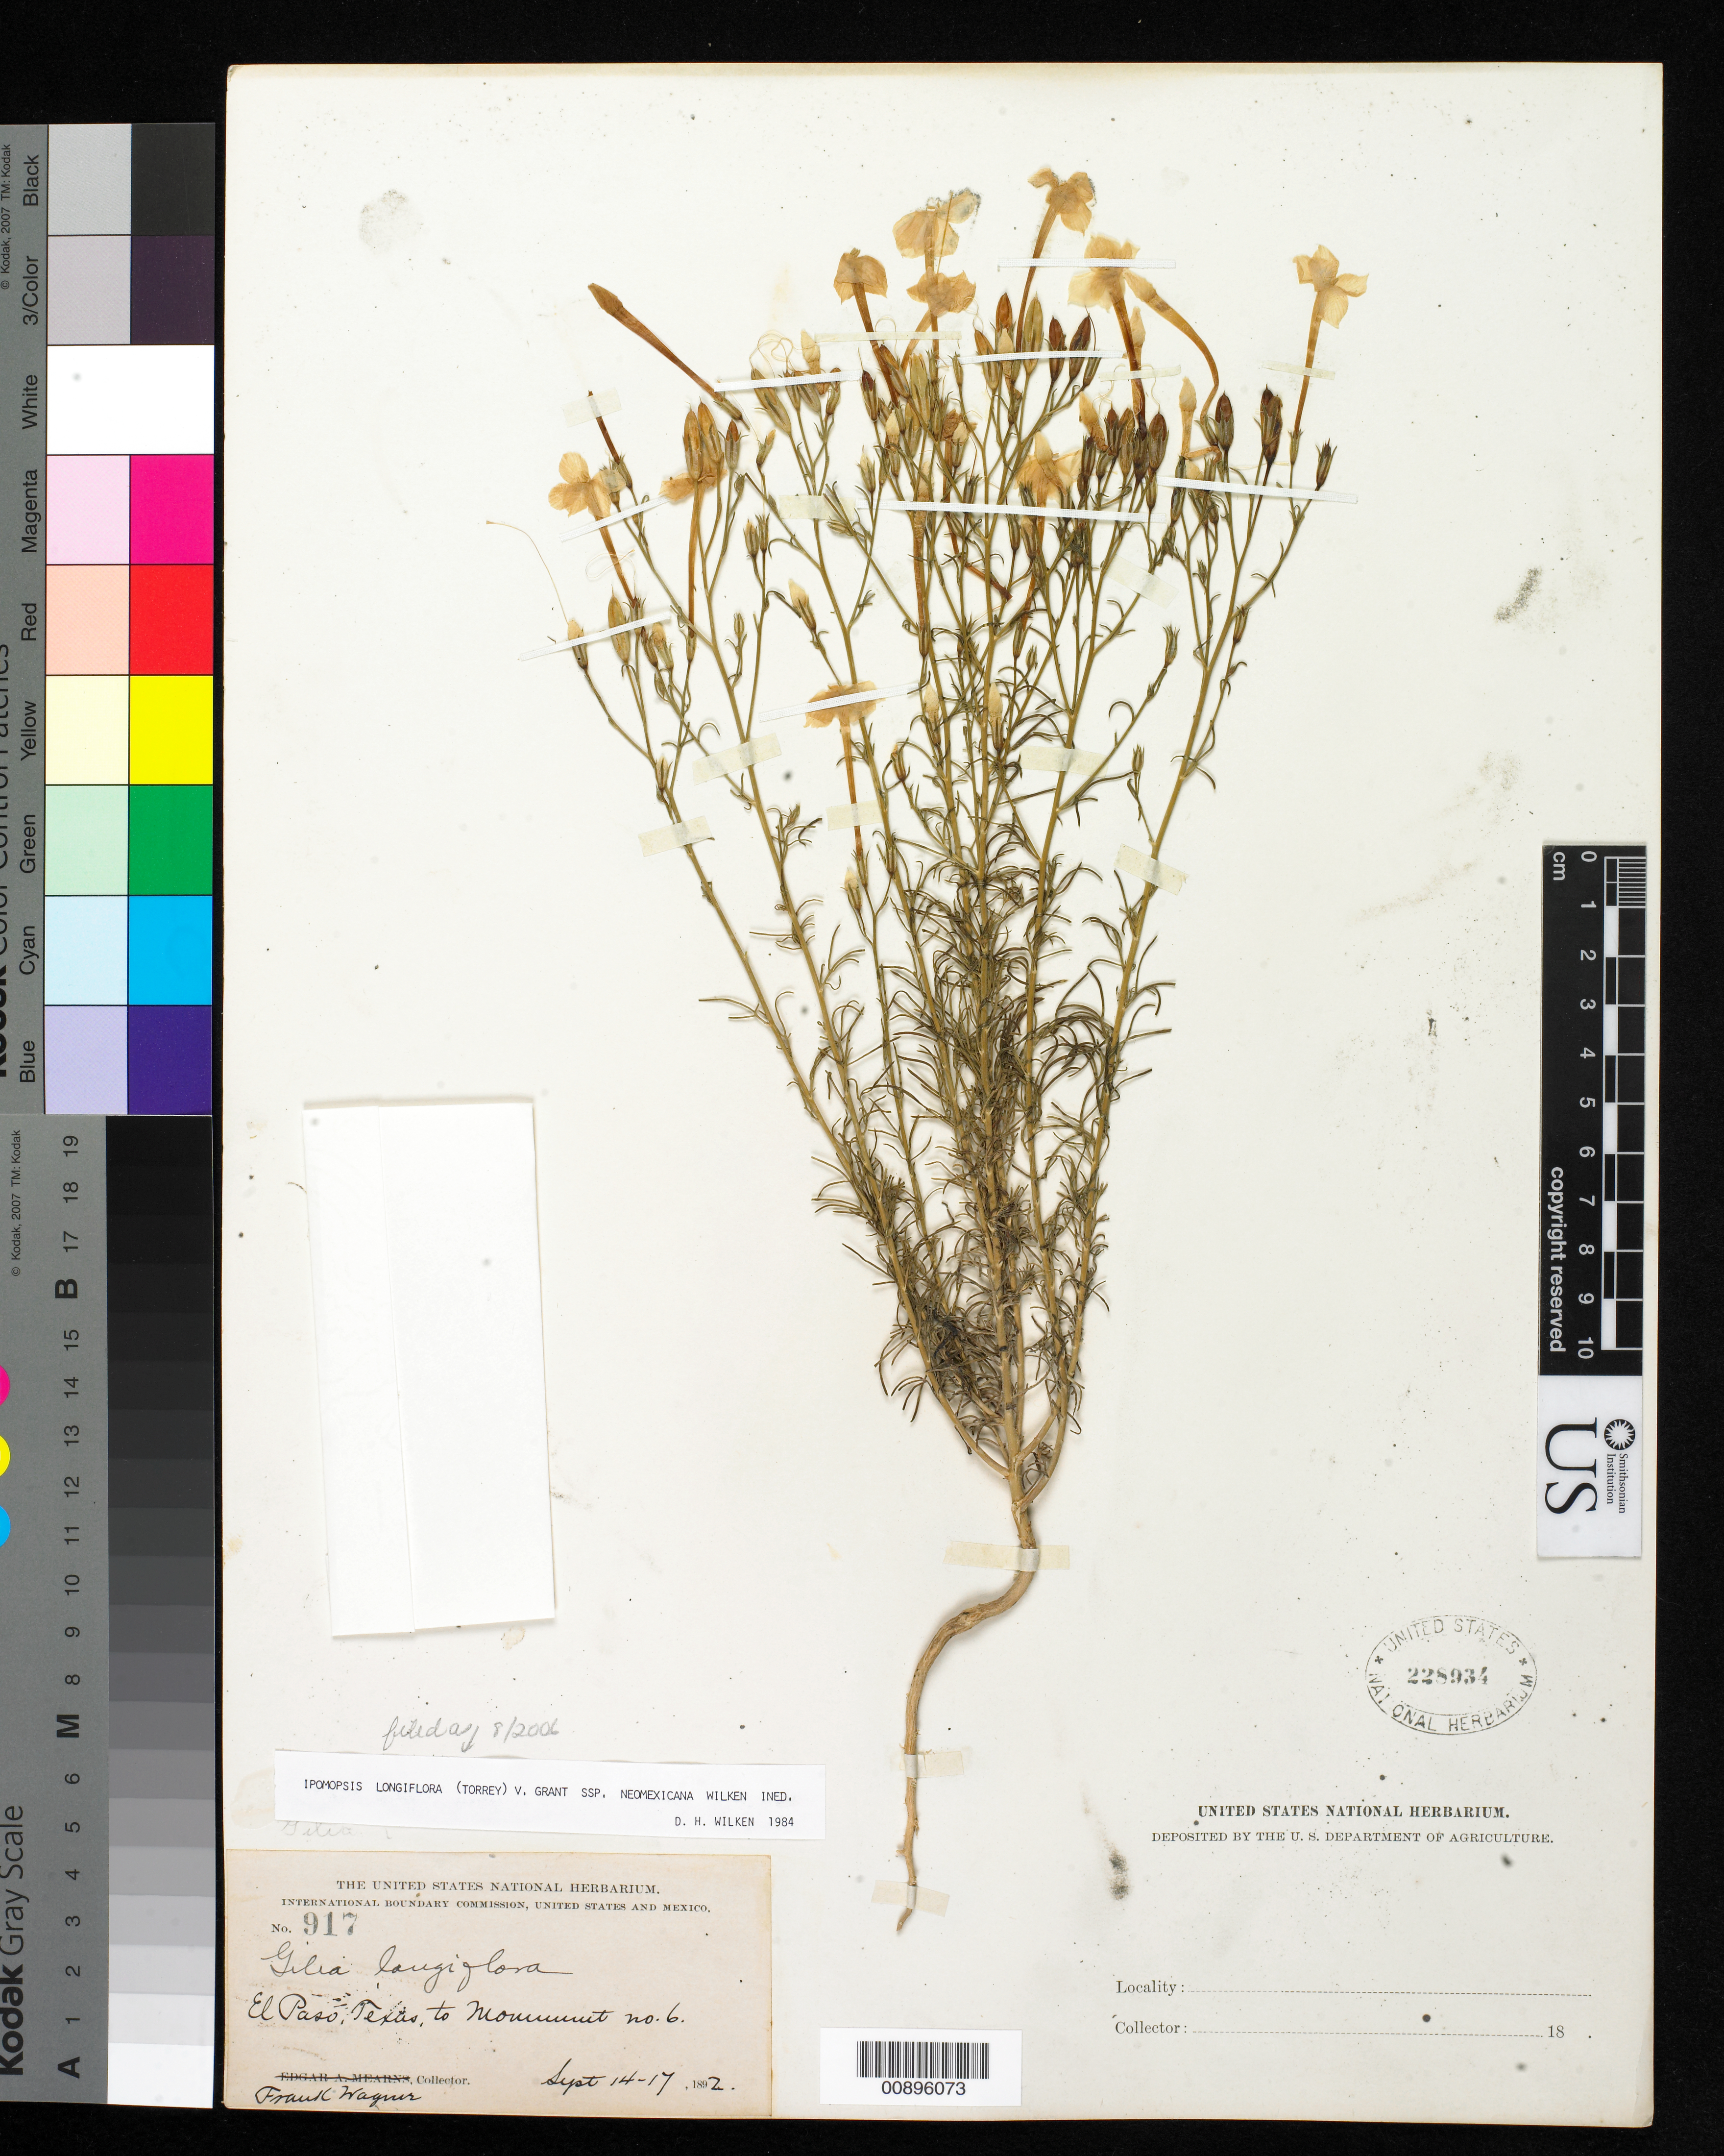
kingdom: Plantae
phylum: Tracheophyta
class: Magnoliopsida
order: Ericales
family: Polemoniaceae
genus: Ipomopsis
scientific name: Ipomopsis longiflora subsp. neomexicana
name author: (Torr.) V.E. Grant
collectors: F. Wagner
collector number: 917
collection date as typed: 14 Sep 1892 to 17 Sep 1892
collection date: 1892-09-14/1892-09-17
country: United States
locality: El Paso Texas, to Monument no. 6.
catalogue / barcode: US 228934